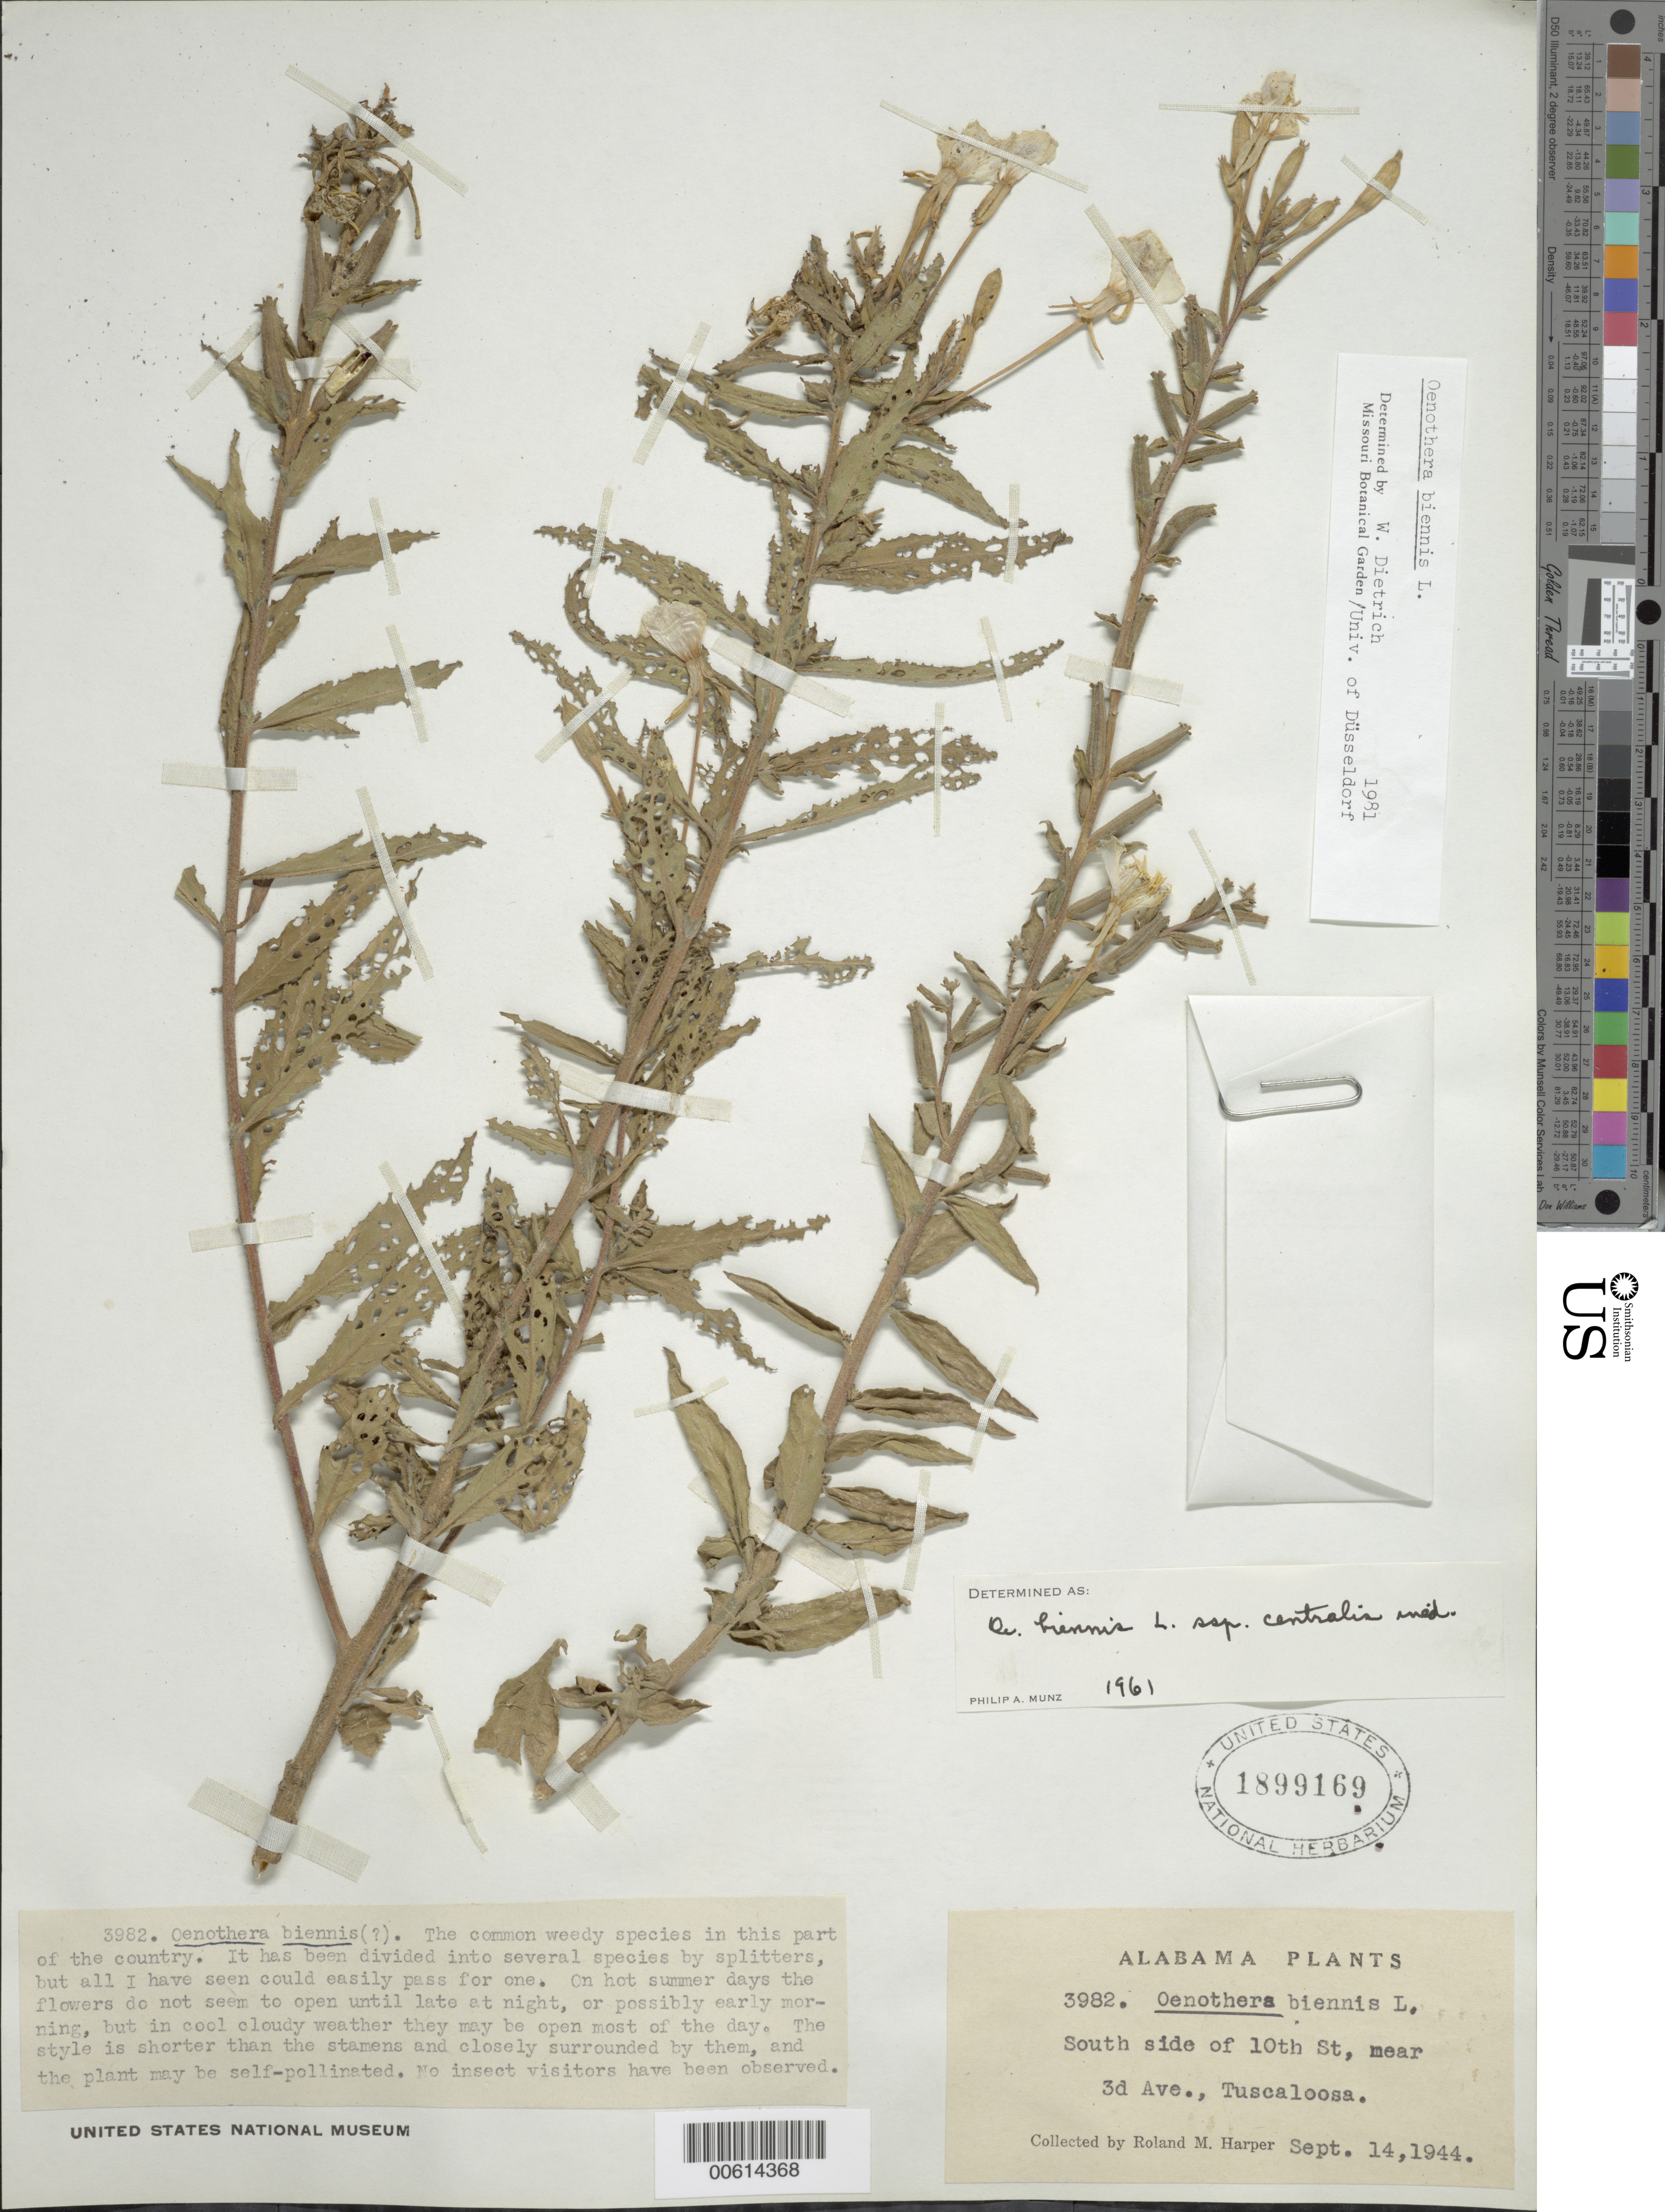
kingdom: Plantae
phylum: Tracheophyta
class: Magnoliopsida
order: Myrtales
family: Onagraceae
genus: Oenothera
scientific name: Oenothera biennis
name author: L.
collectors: R. M. Harper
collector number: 3982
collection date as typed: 14 Sep 1944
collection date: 1944-09-14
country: United States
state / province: Alabama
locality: Tuscaloosa, south side of 10th ST. near 3rd Ave.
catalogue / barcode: US 1899169